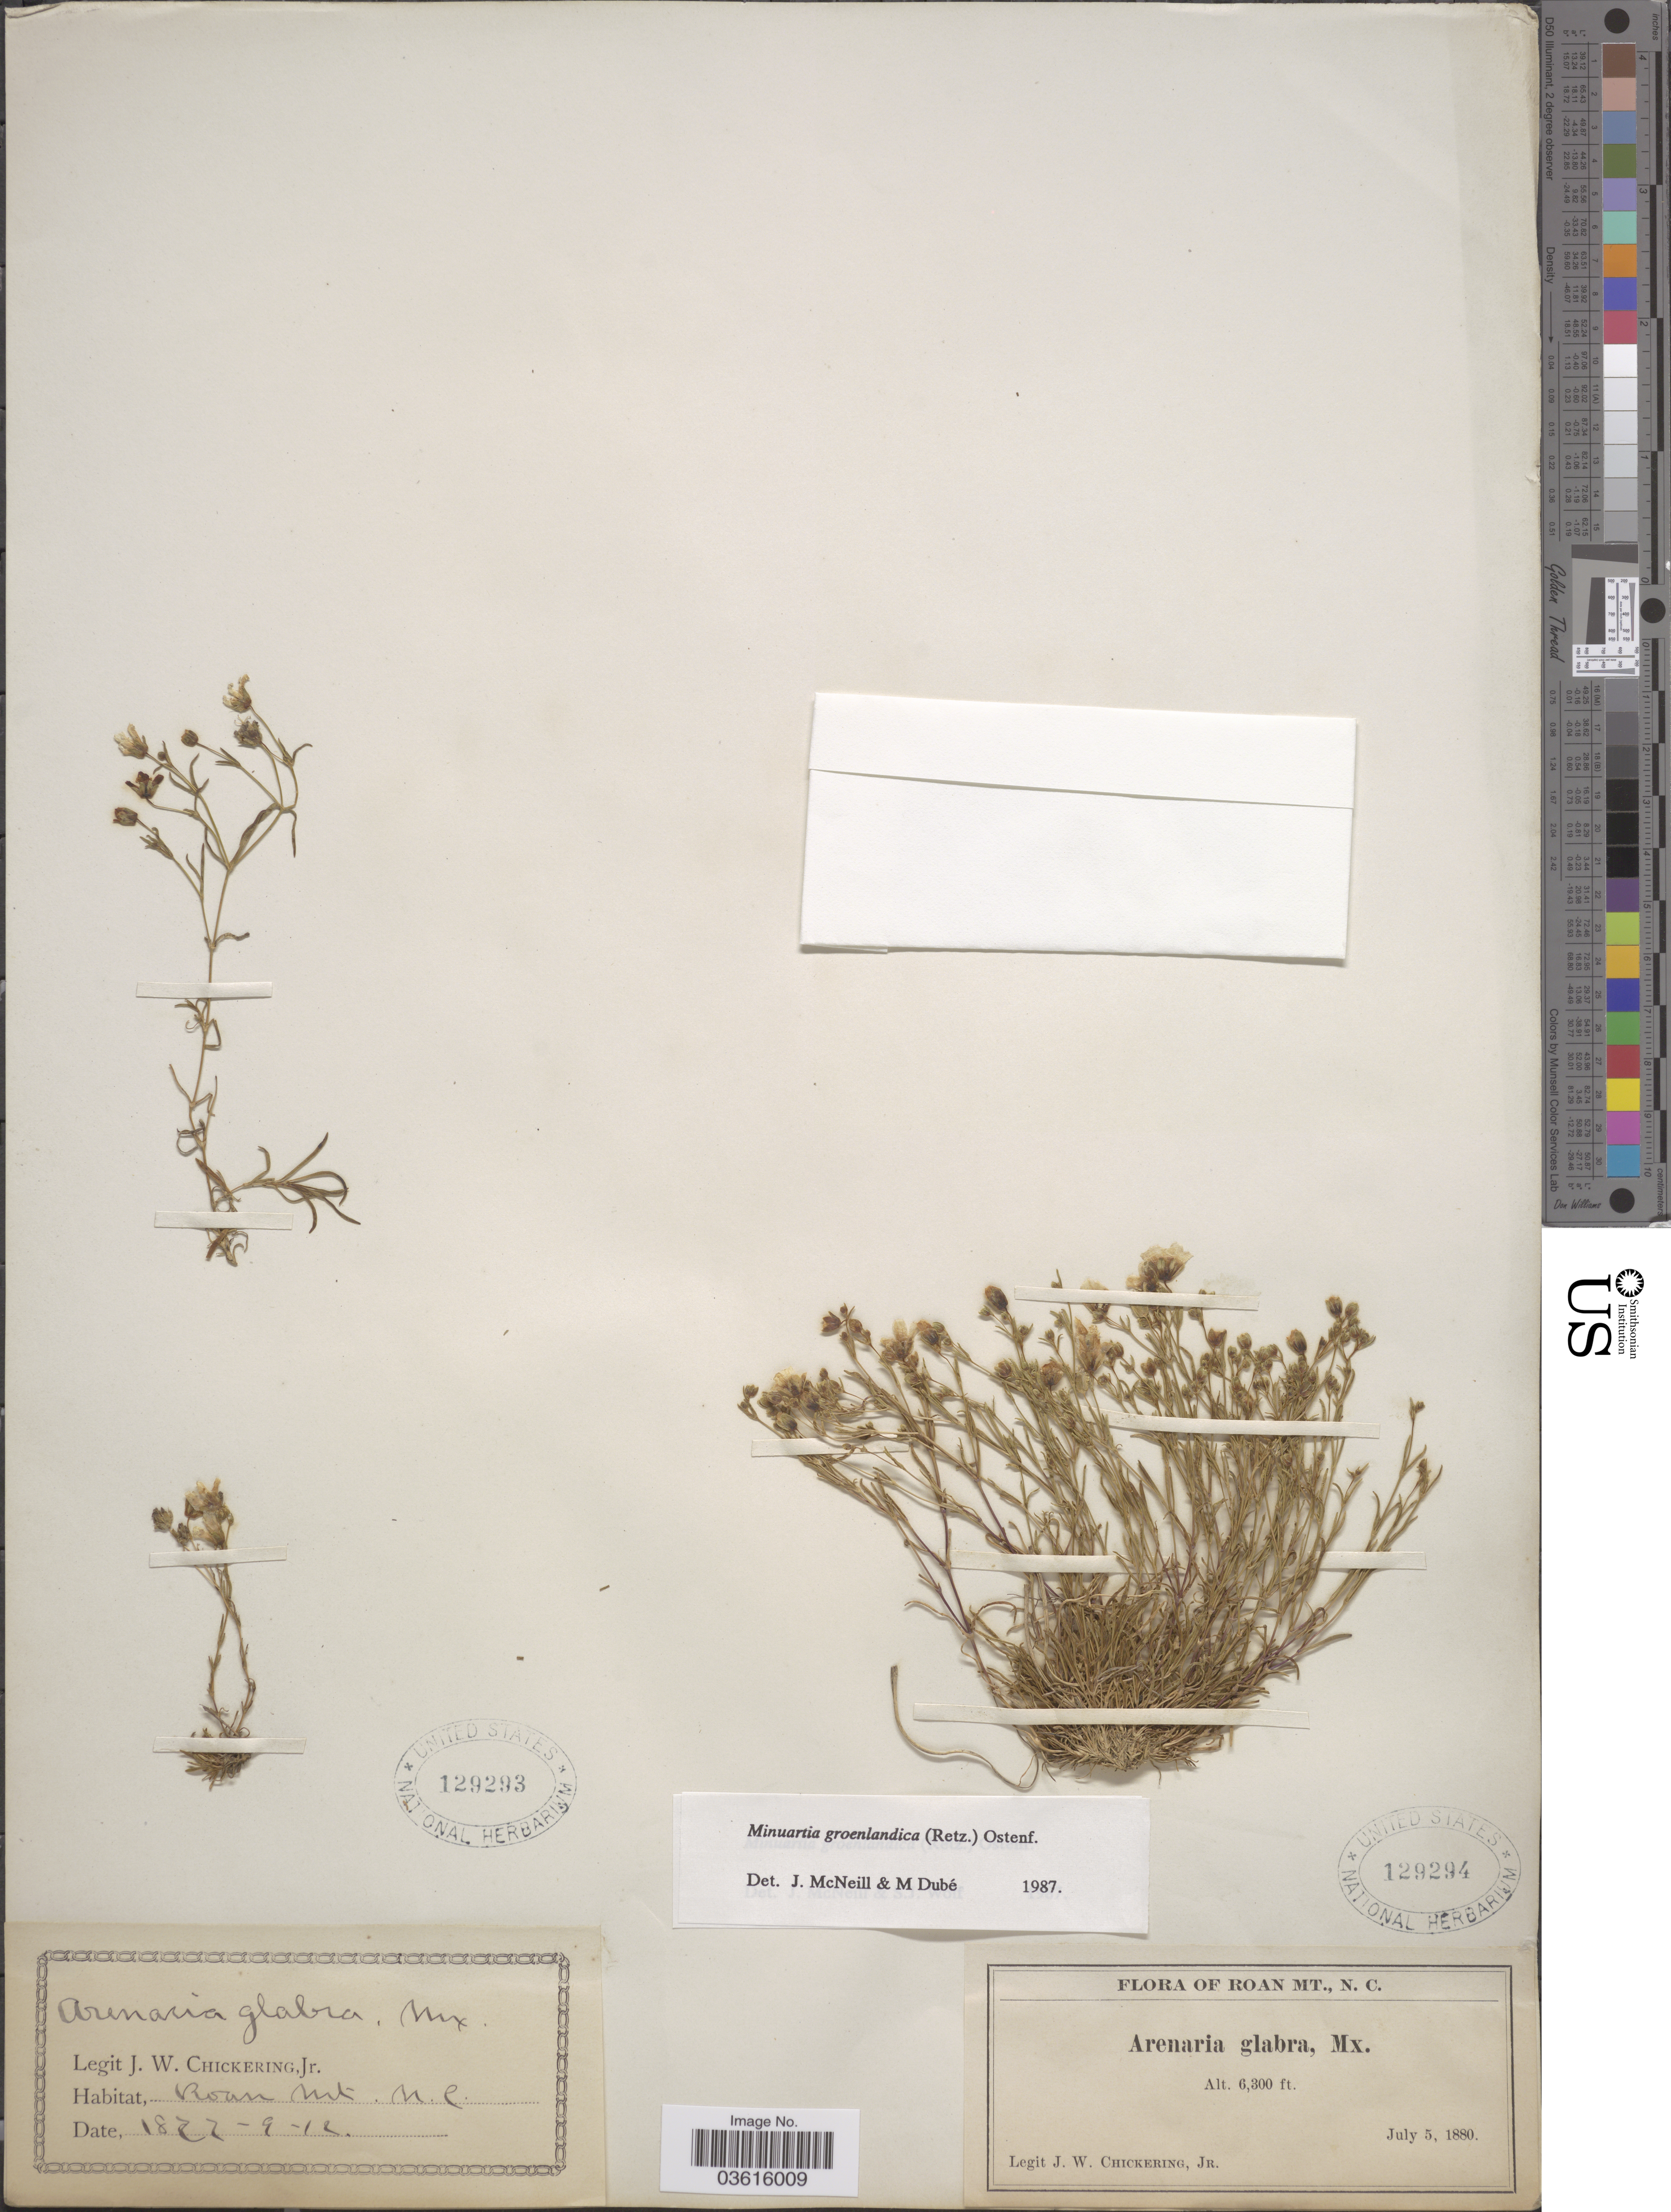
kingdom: Plantae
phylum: Tracheophyta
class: Magnoliopsida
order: Caryophyllales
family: Caryophyllaceae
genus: Minuartia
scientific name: Minuartia groenlandica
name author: (Retz.) Ostenf.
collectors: J. W. Chickering Jr.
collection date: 1880-07-05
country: United States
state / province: North Carolina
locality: Roan Mt.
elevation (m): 1920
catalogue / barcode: US 129294-2